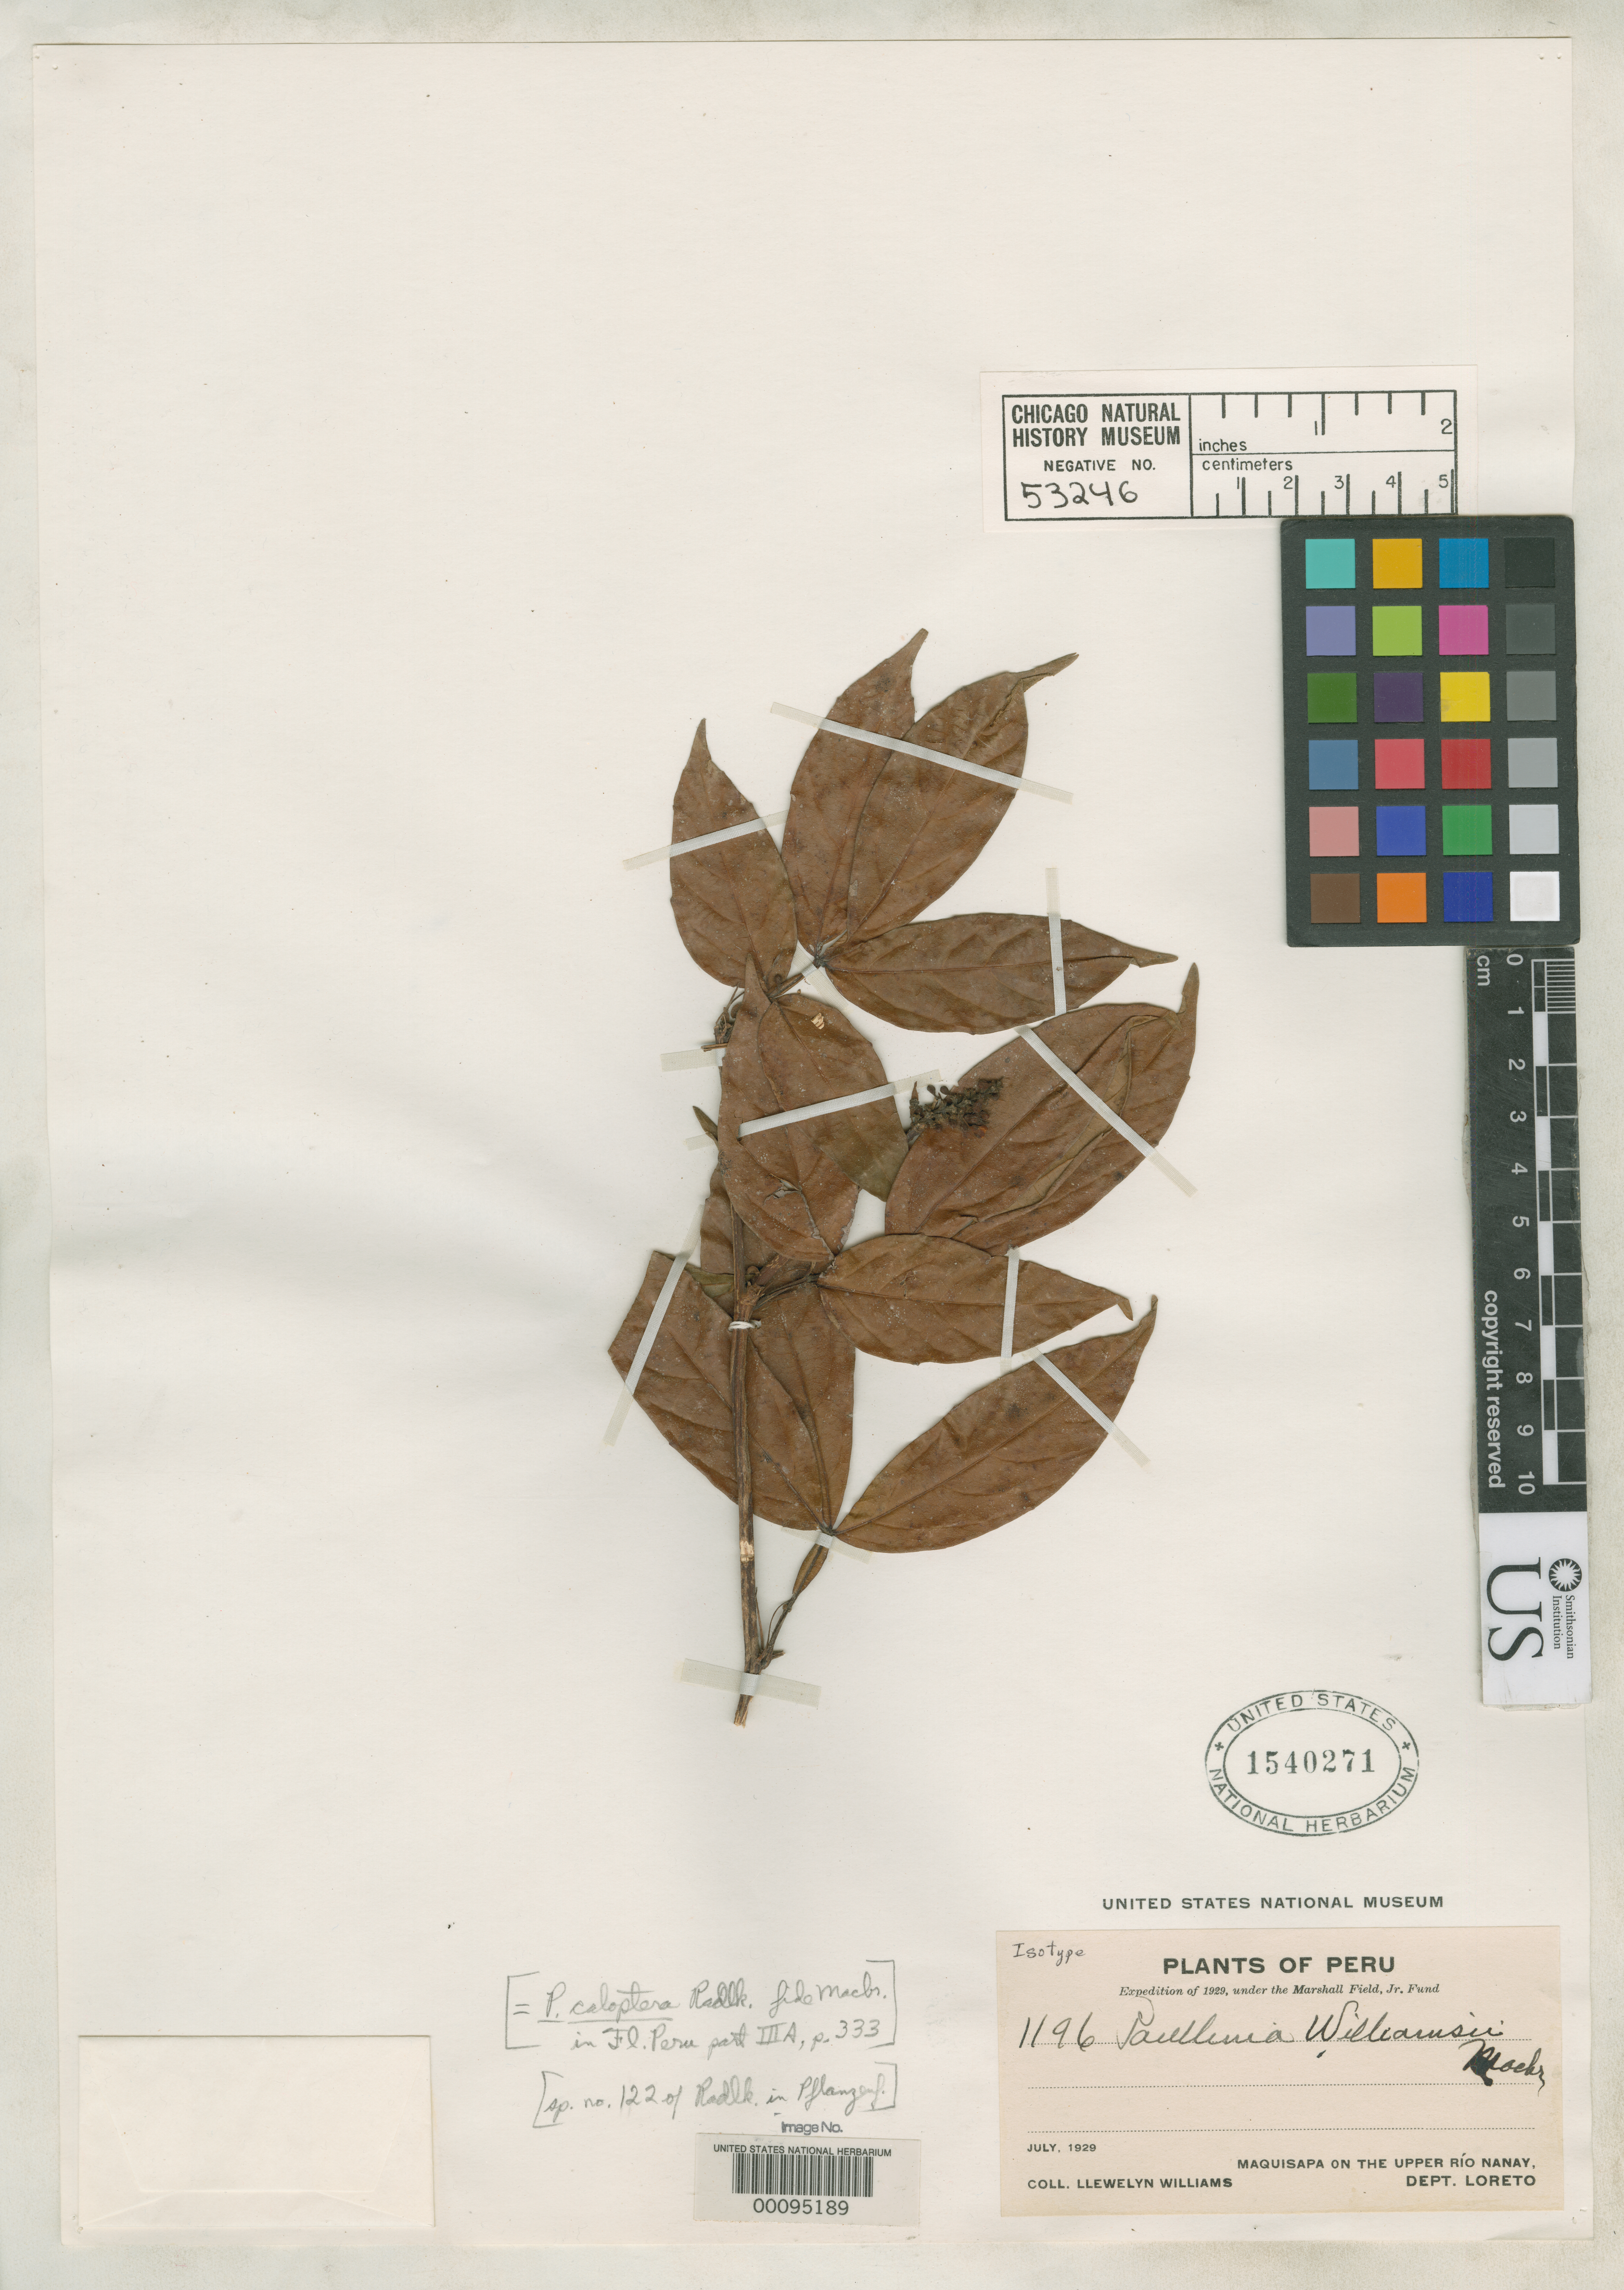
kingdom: Plantae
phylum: Tracheophyta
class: Magnoliopsida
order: Sapindales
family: Sapindaceae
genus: Paullinia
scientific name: Paullinia williamsi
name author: J.F. Macbr.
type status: Isotype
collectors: Ll. Williams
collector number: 1196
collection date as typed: Jul 1929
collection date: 1929-07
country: Peru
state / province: Loreto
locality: Maquisapa on upper Rio Nanay.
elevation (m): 5000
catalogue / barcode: US 1540271